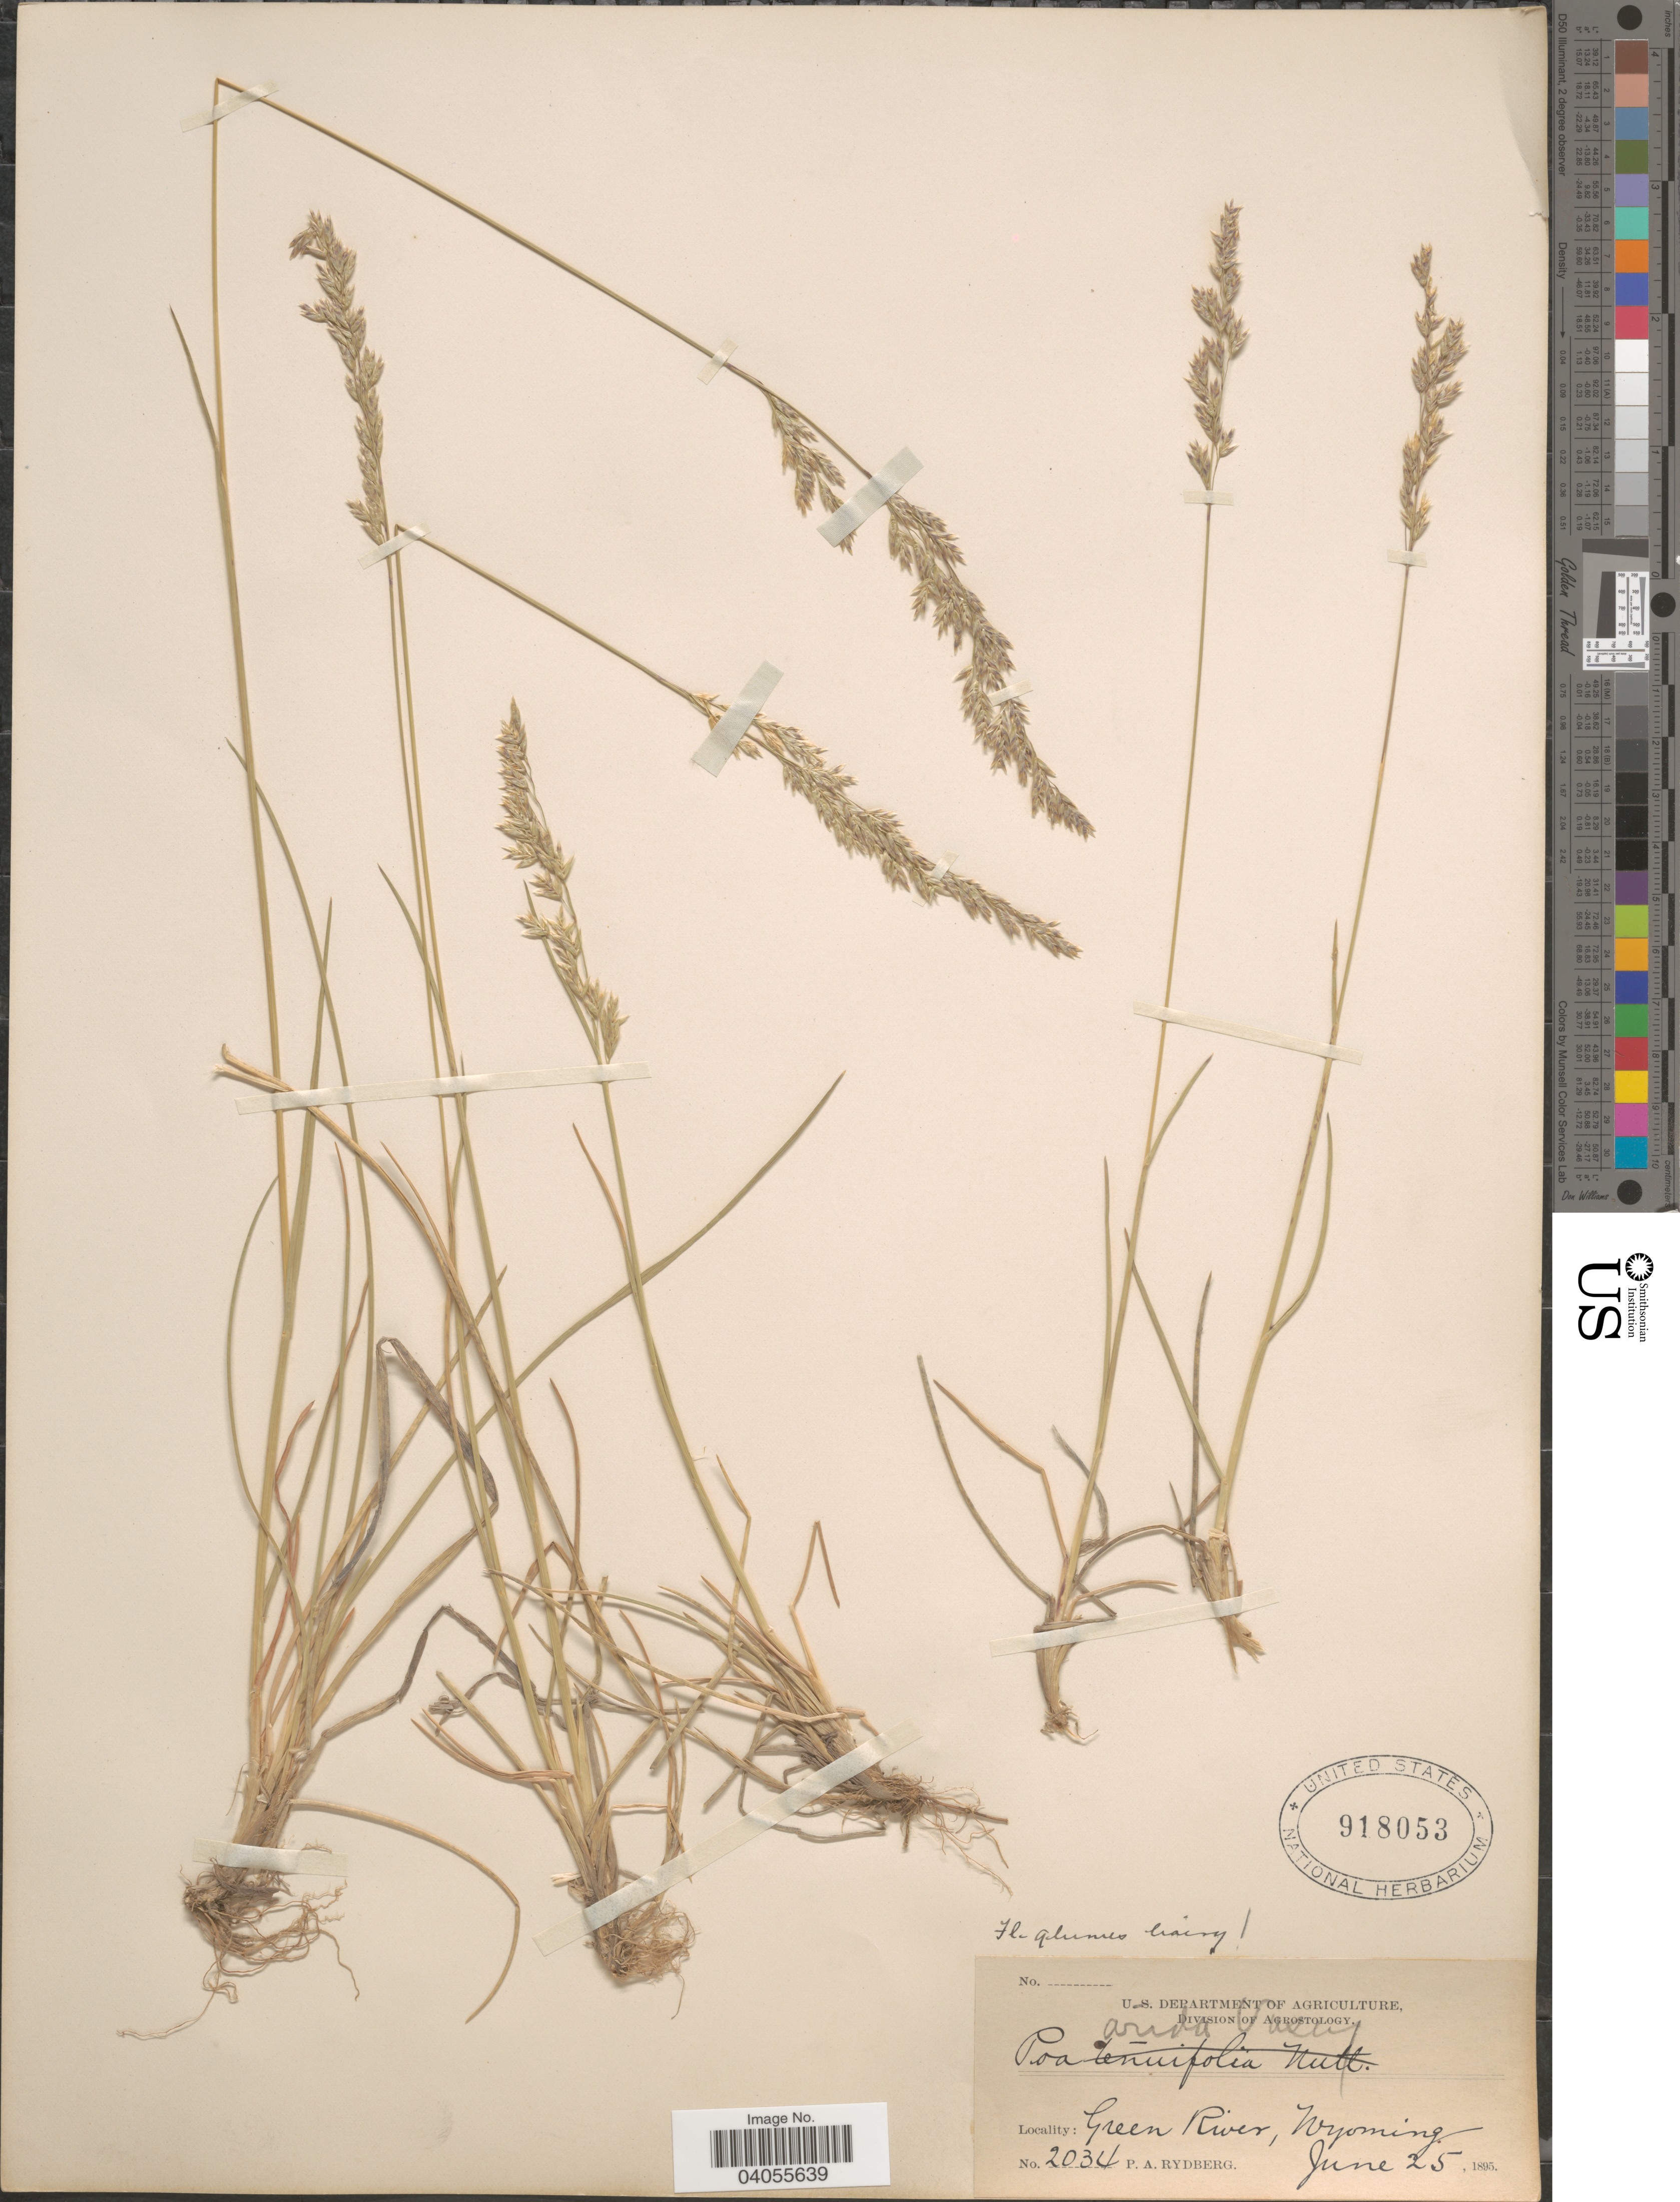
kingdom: Plantae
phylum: Tracheophyta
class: Liliopsida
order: Poales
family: Poaceae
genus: Poa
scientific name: Poa arida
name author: Vasey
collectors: P. A. Rydberg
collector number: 2034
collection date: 1895-06-25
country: United States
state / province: Wyoming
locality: Green River.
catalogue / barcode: US 918053